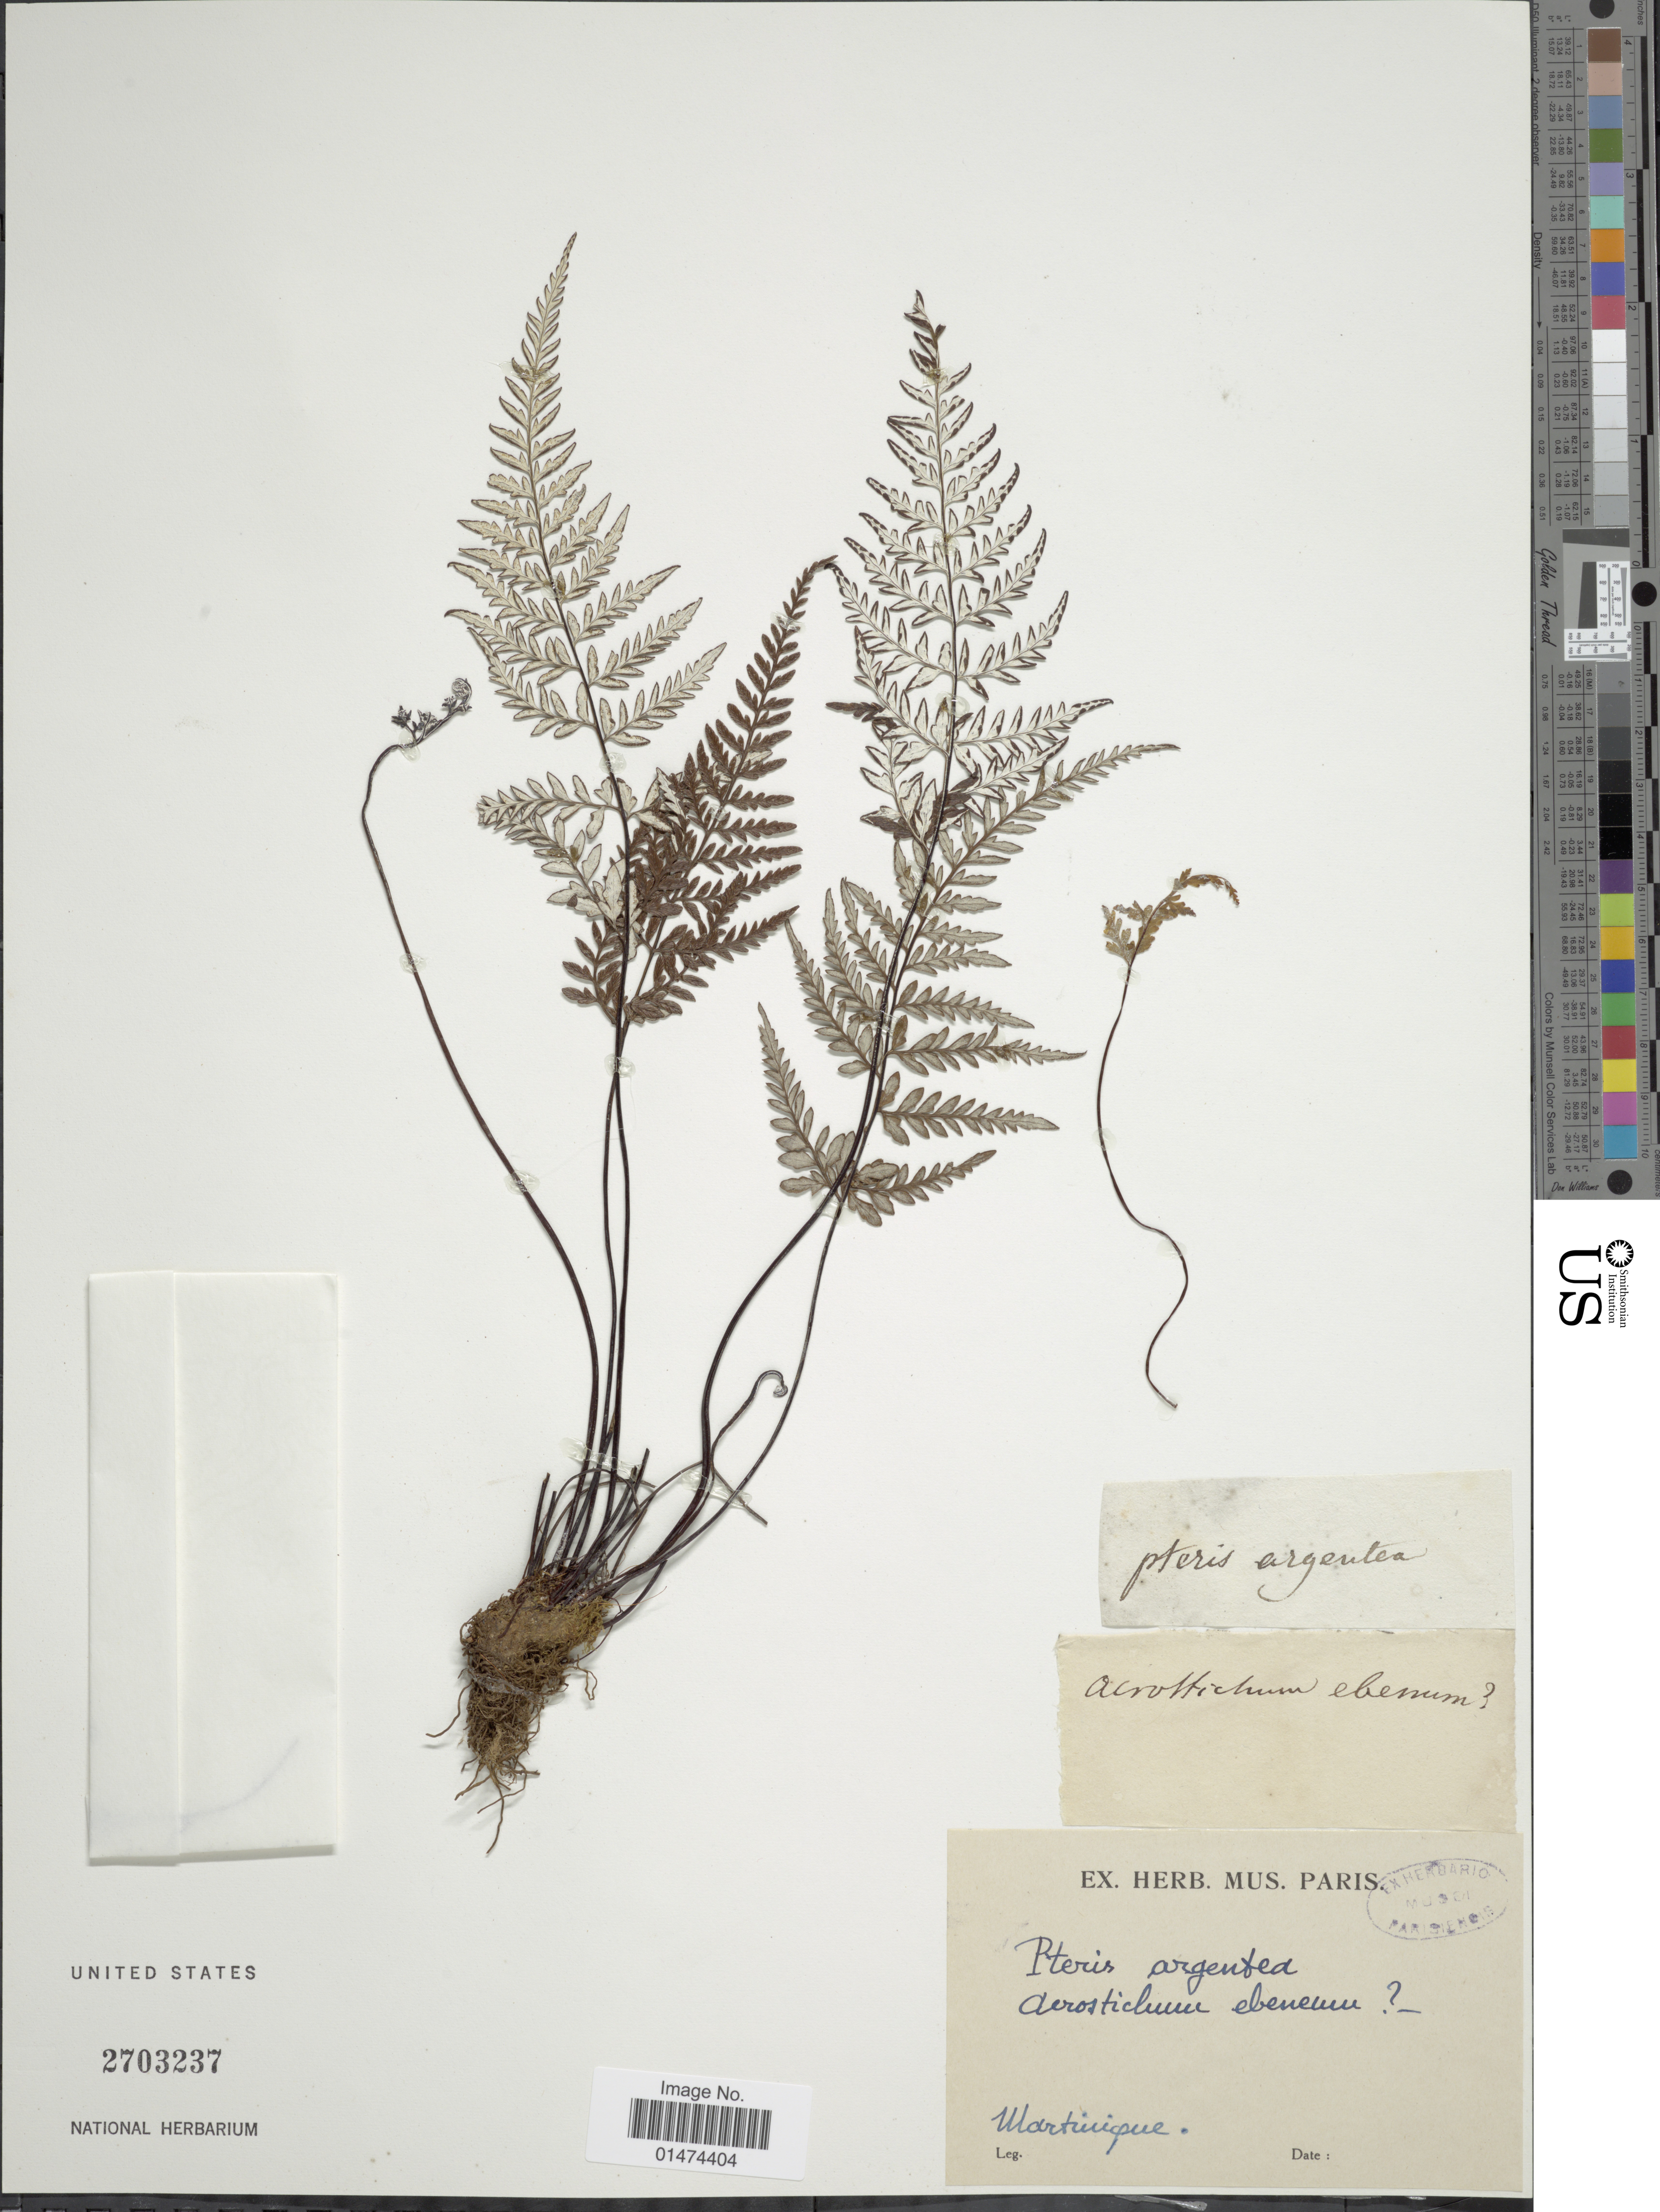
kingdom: Plantae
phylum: Tracheophyta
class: Polypodiopsida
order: Polypodiales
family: Pteridaceae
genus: Pityrogramma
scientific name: Pityrogramma calomelanos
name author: (L.) Link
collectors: ex herb. Mus. Paris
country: Martinique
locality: Martinique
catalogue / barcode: US 2703237